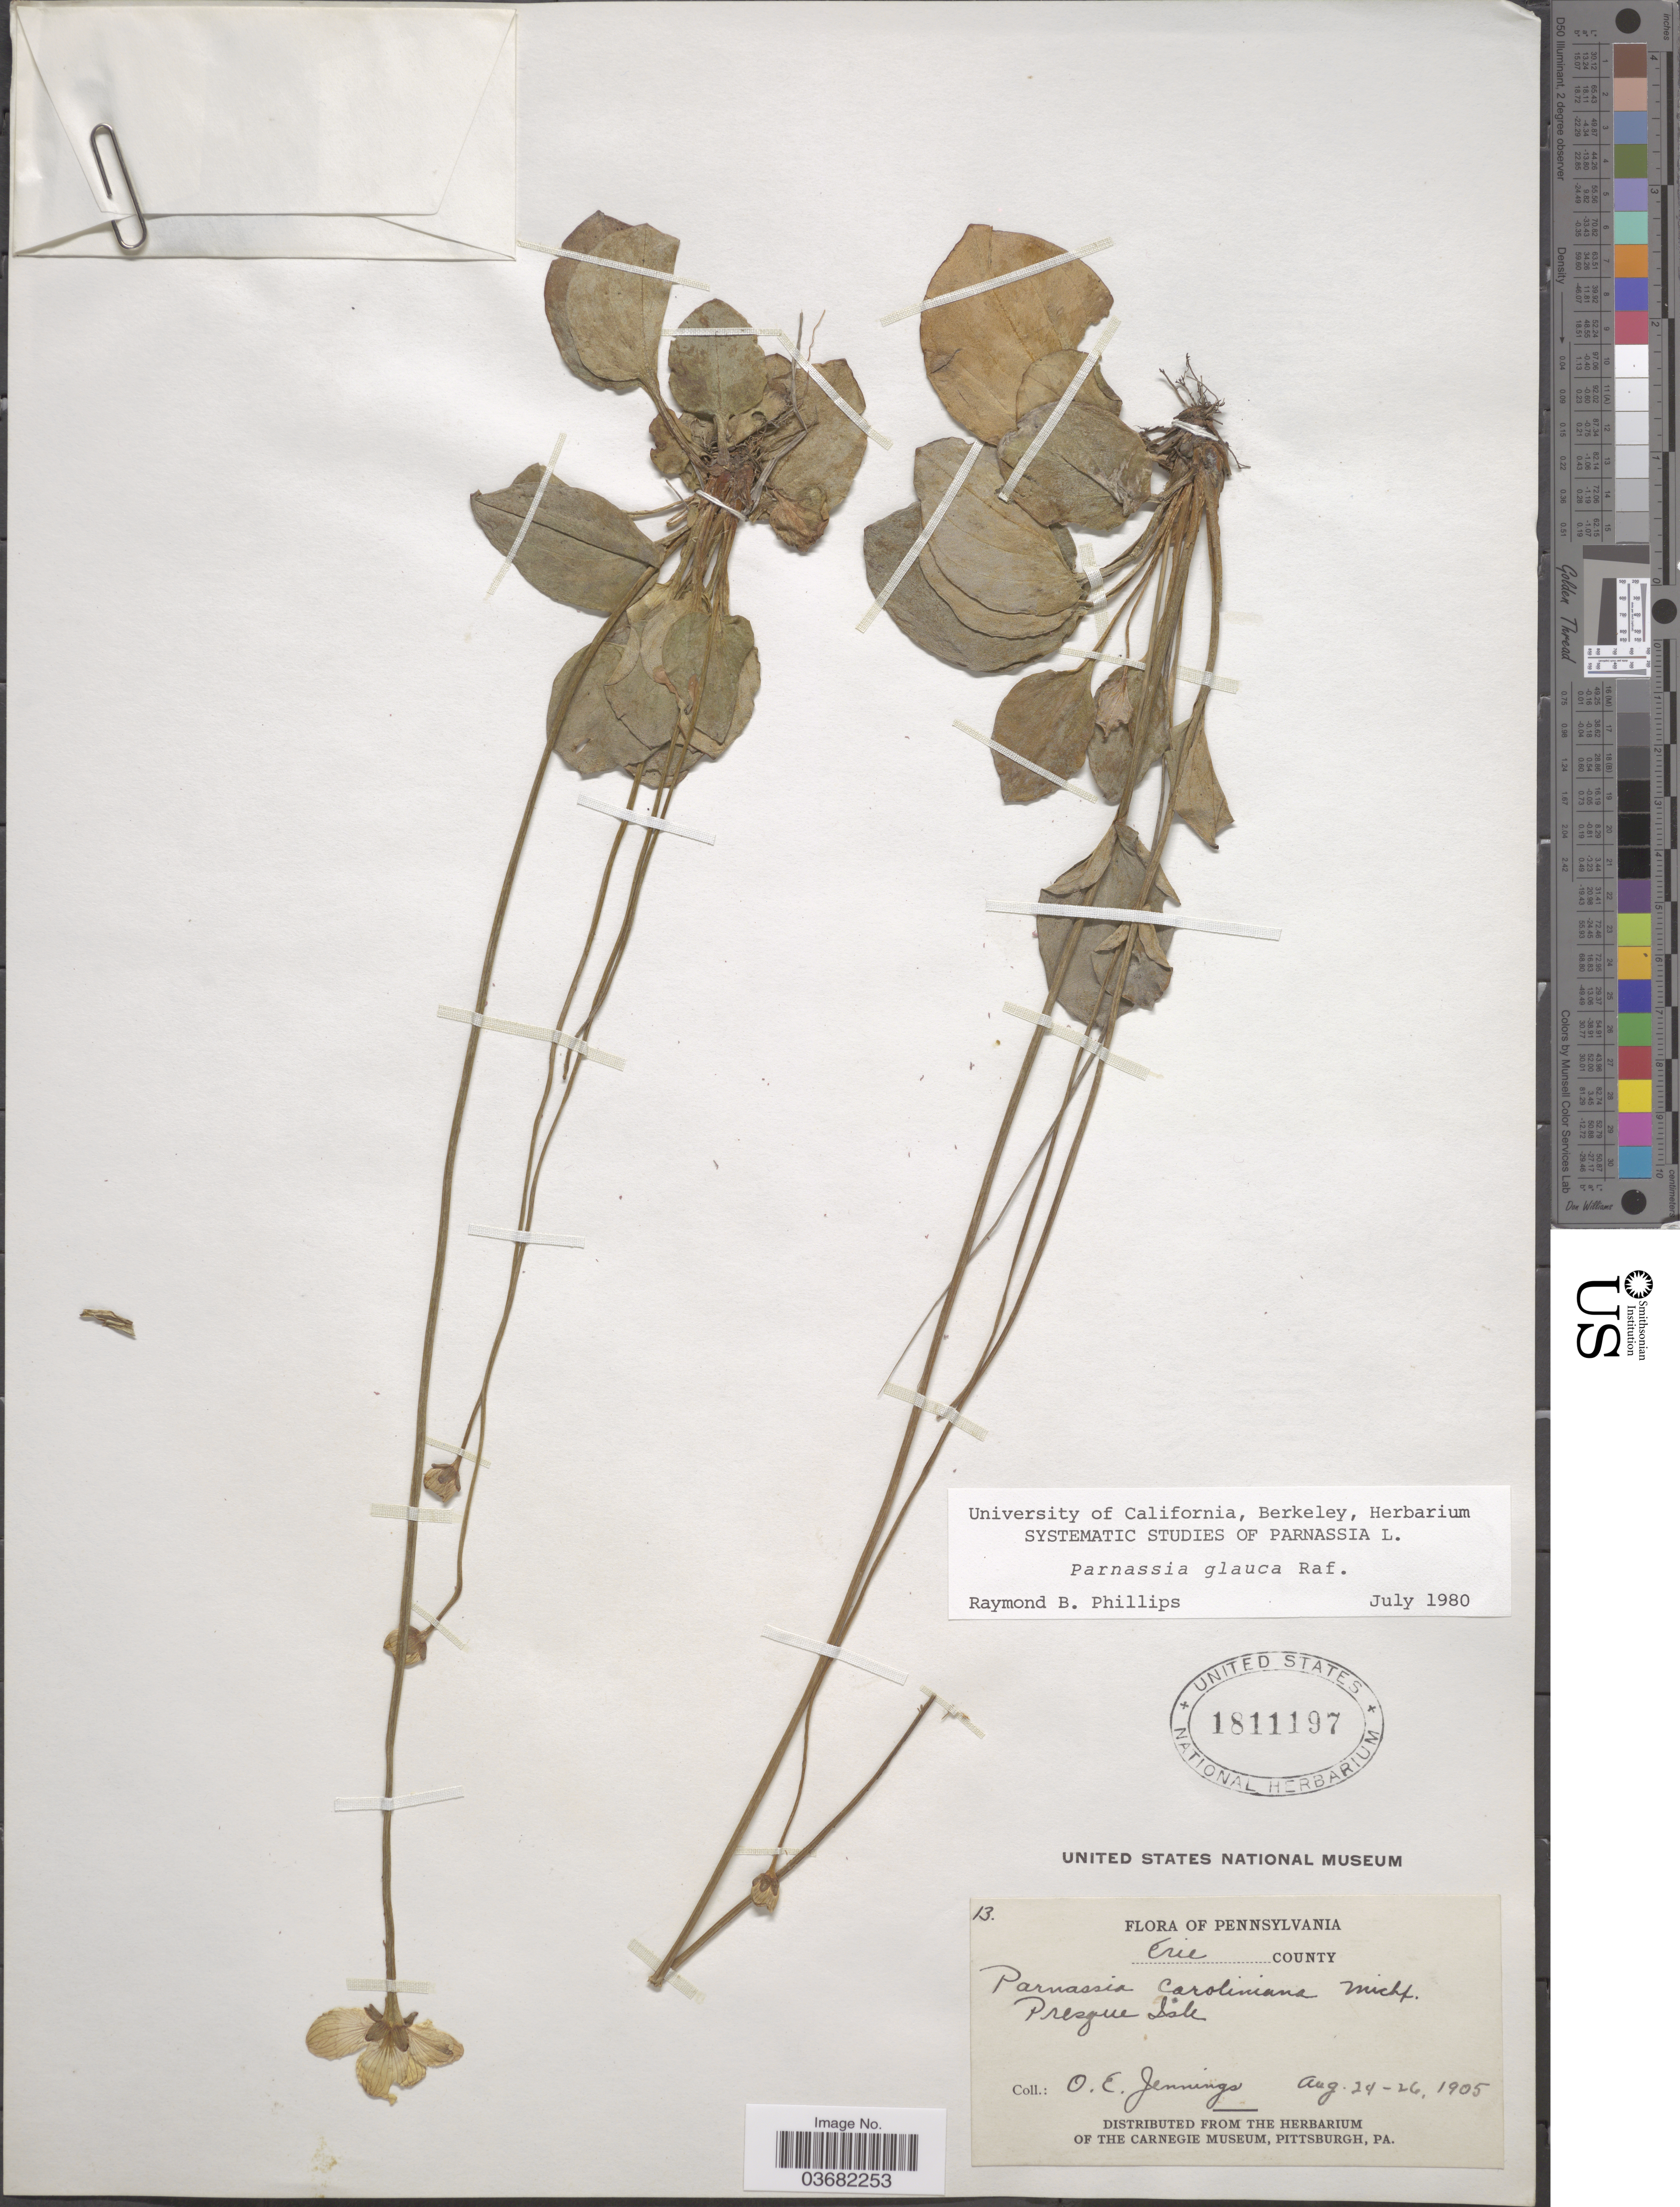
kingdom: Plantae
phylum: Tracheophyta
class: Magnoliopsida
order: Celastrales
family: Parnassiaceae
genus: Parnassia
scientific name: Parnassia glauca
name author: Raf.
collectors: O. E. Jennings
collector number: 13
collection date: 1905-08-24/1905-08-26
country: United States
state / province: Pennsylvania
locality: Erie County. Presque Isle.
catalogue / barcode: US 1811197